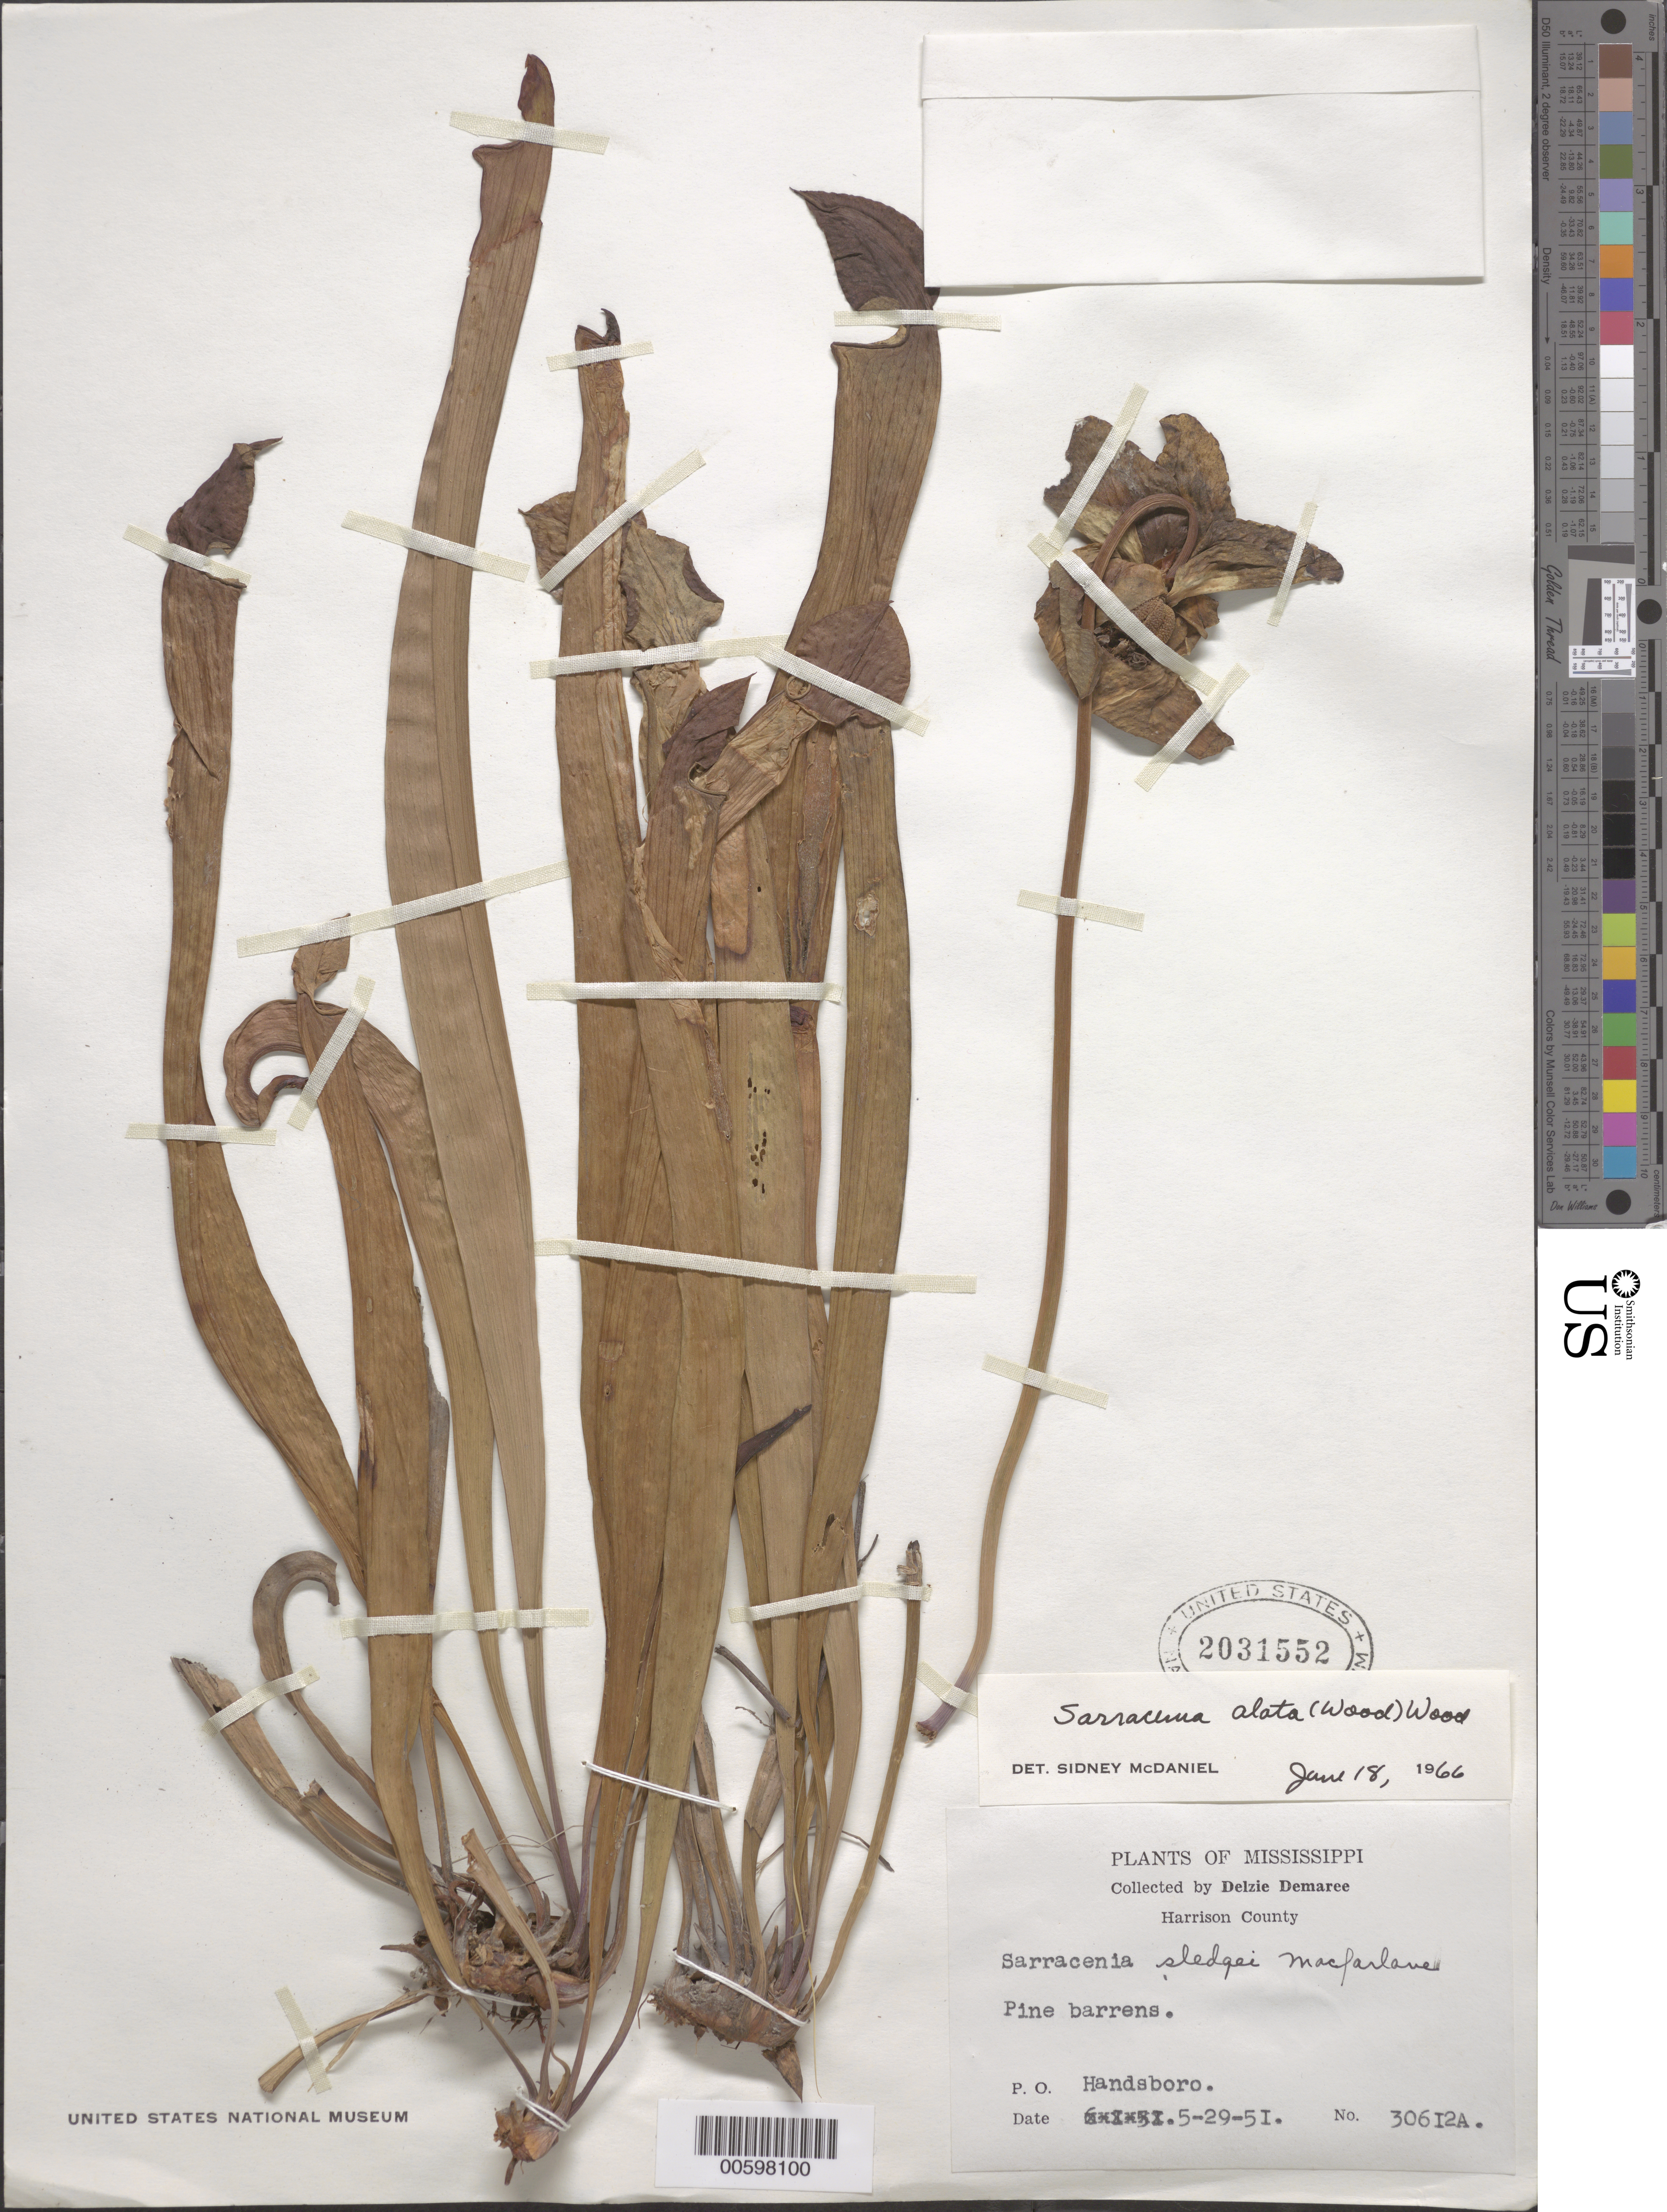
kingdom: Plantae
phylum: Tracheophyta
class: Magnoliopsida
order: Ericales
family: Sarraceniaceae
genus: Sarracenia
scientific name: Sarracenia alata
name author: (Alph. Wood) Alph. Wood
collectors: D. Demaree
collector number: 30612a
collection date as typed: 29 May 1951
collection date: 1951-05-29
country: United States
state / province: Mississippi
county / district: Harrison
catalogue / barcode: US 2031552